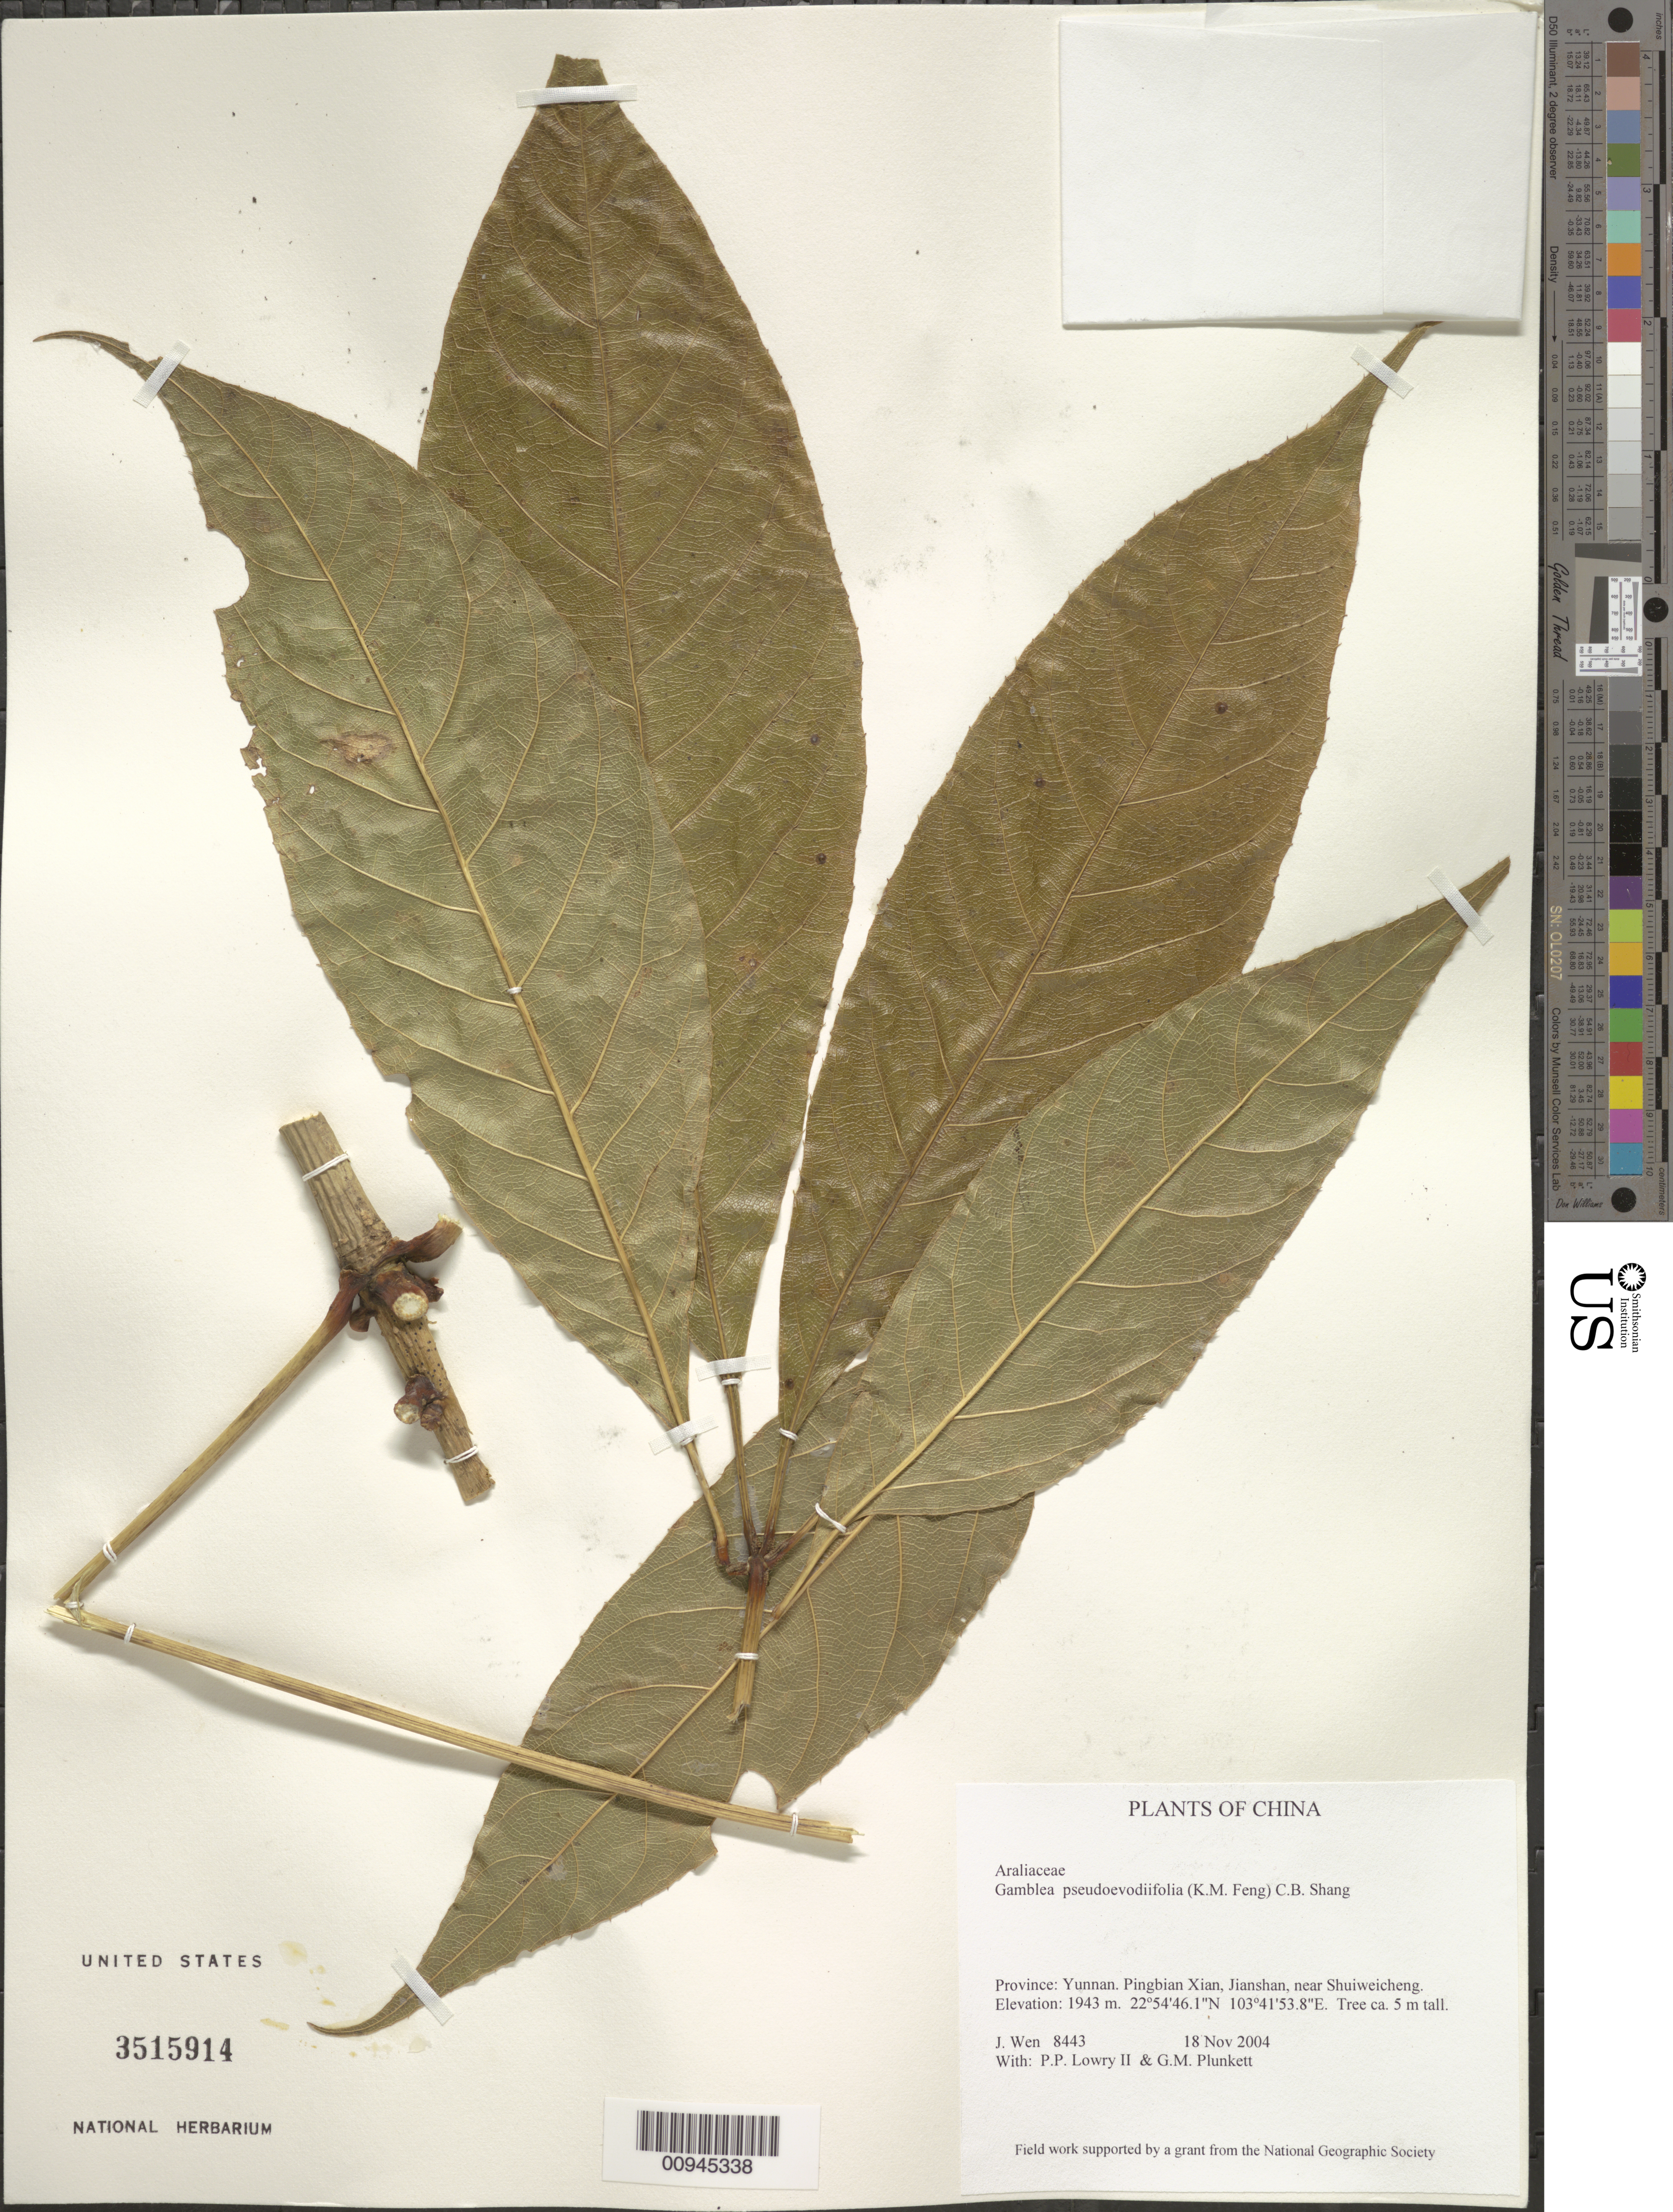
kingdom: Plantae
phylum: Tracheophyta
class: Magnoliopsida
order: Apiales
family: Araliaceae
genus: Gamblea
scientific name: Gamblea pseudoevodiifolia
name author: (K.M. Feng) C.B. Shang et al.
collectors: J. Wen, P. P. Lowry & G. M. Plunkett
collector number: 8443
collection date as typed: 18 Nov 2004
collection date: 2004-11-18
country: China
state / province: Yunnan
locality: Pingbian Xian, Jianshan, near Shuiweicheng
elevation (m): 1943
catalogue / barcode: US 3515914